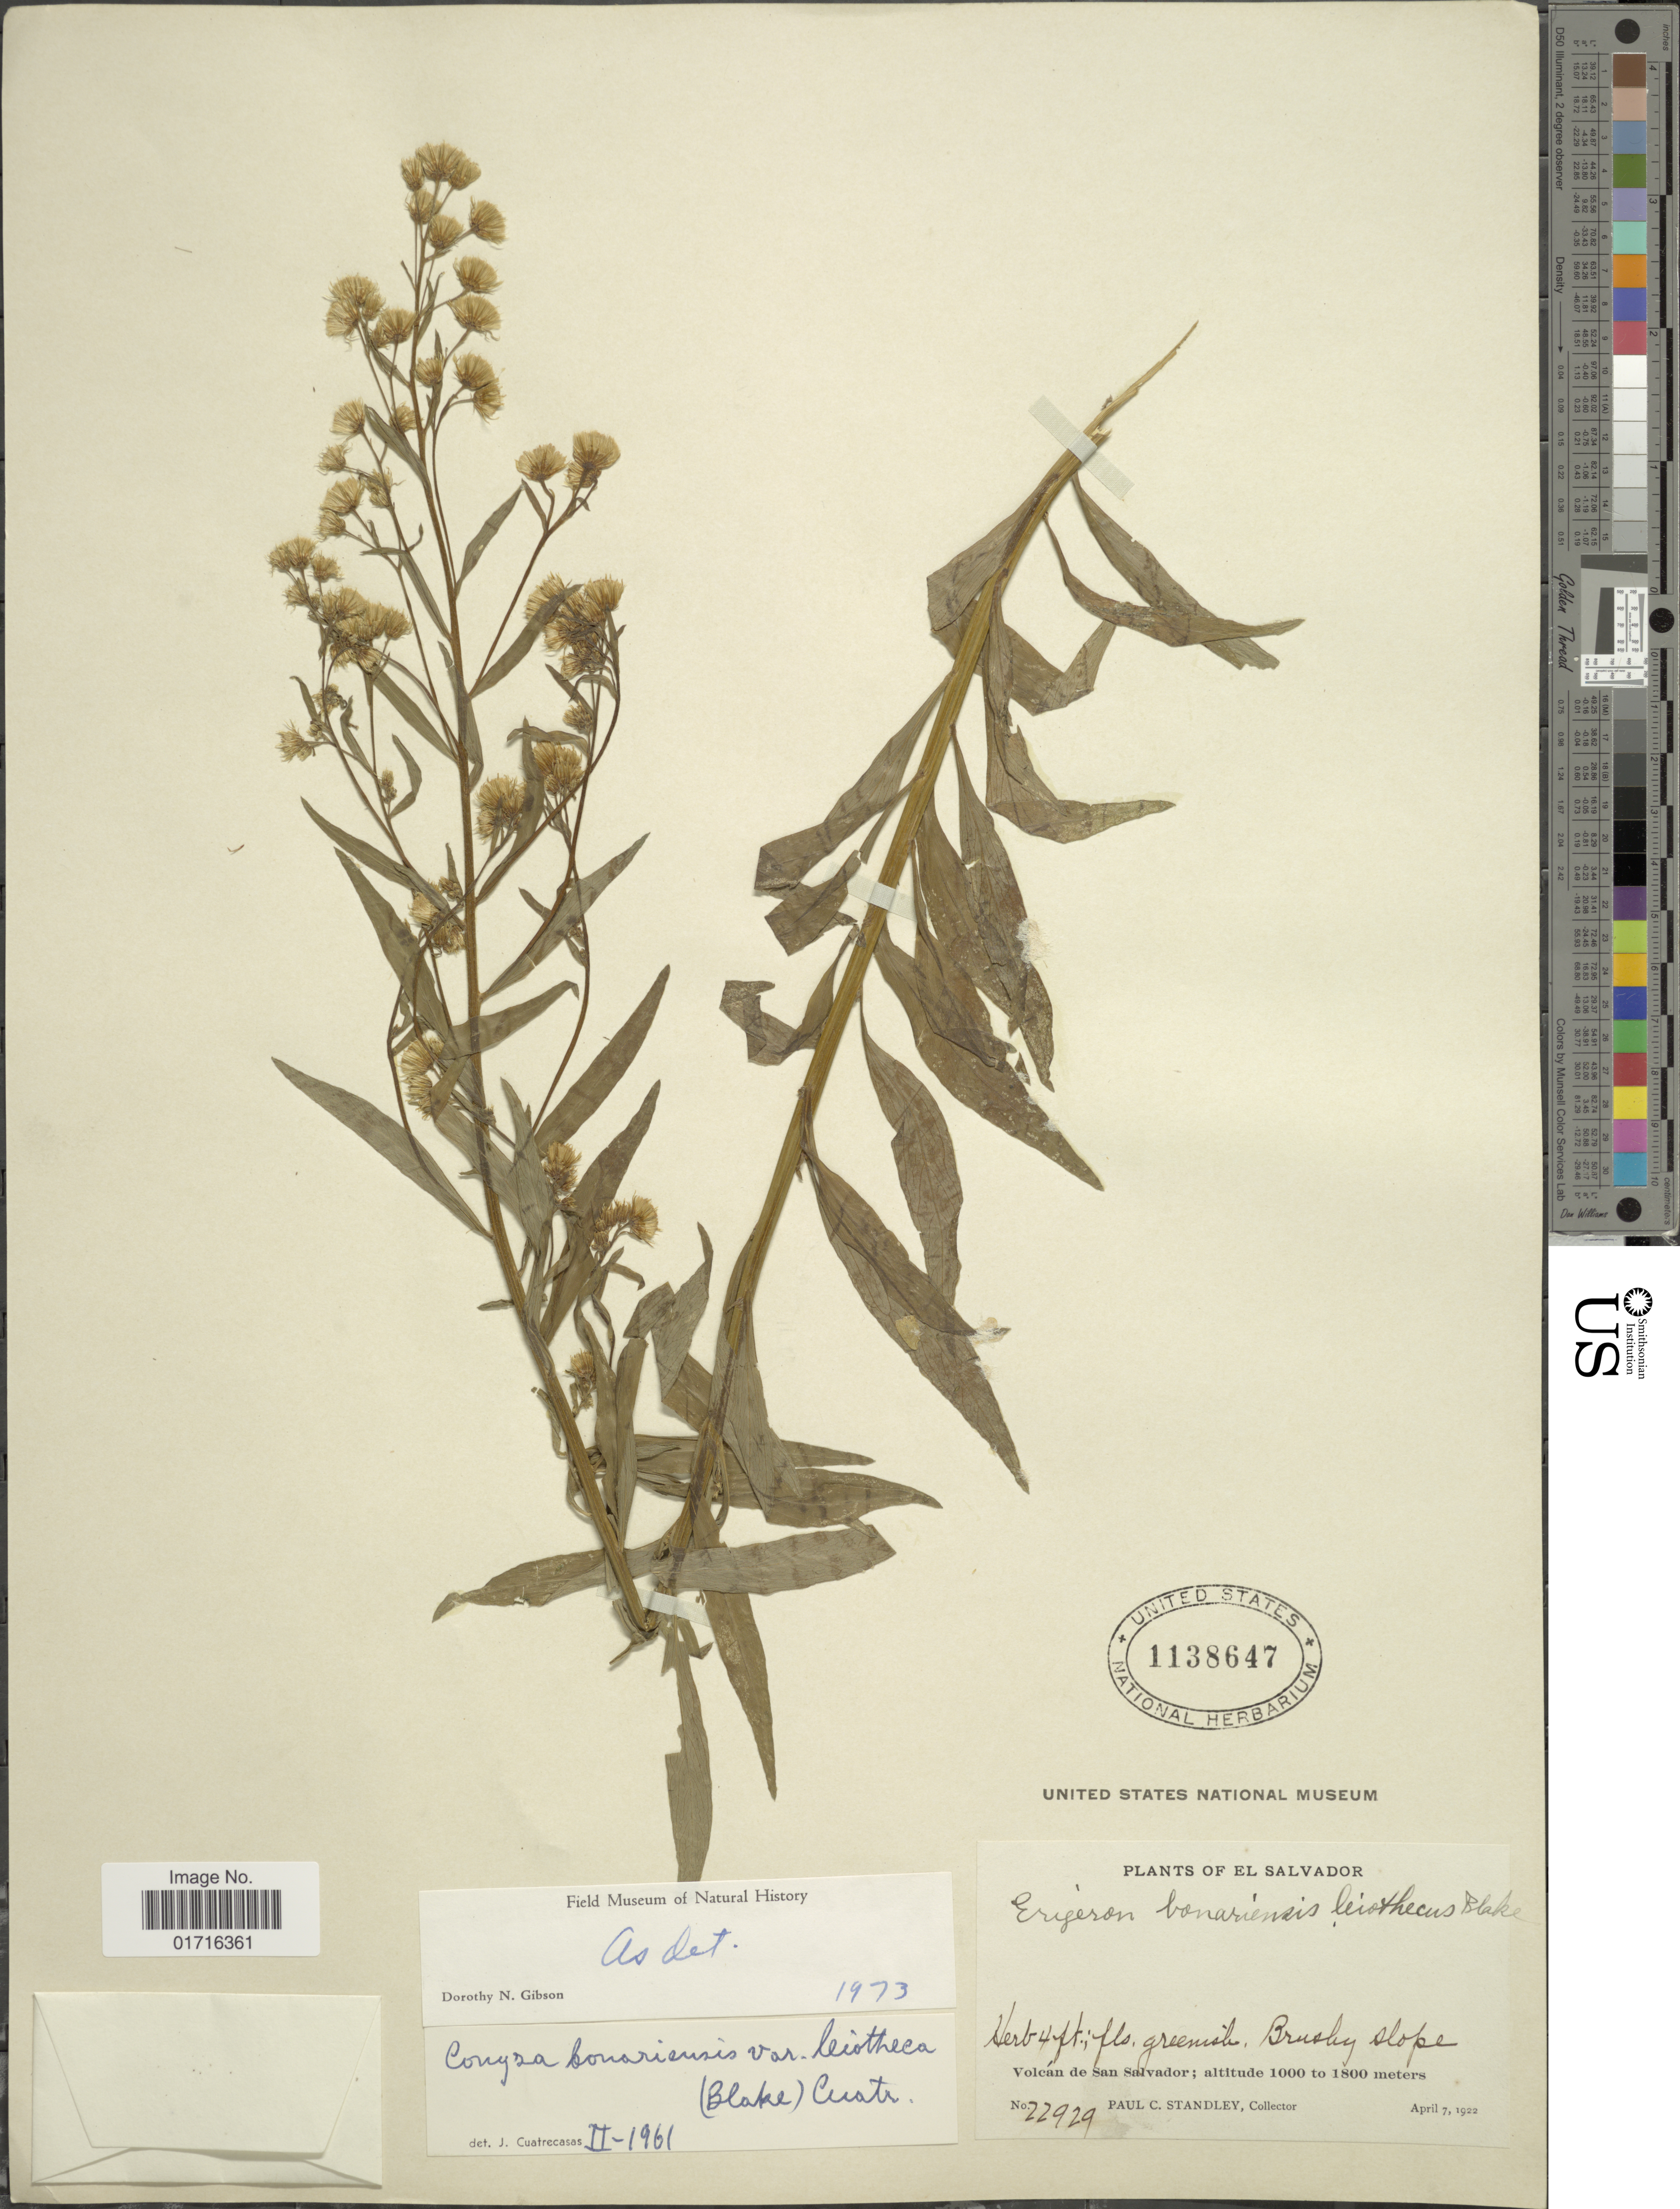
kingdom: Plantae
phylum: Tracheophyta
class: Magnoliopsida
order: Asterales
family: Asteraceae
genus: Conyza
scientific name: Conyza bonariensis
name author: (L.) Cronq.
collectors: P. C. Standley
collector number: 22929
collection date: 1922-04-07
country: El Salvador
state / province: San Salvador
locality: Volcan de San Salvador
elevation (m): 1000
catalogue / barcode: US 1138647